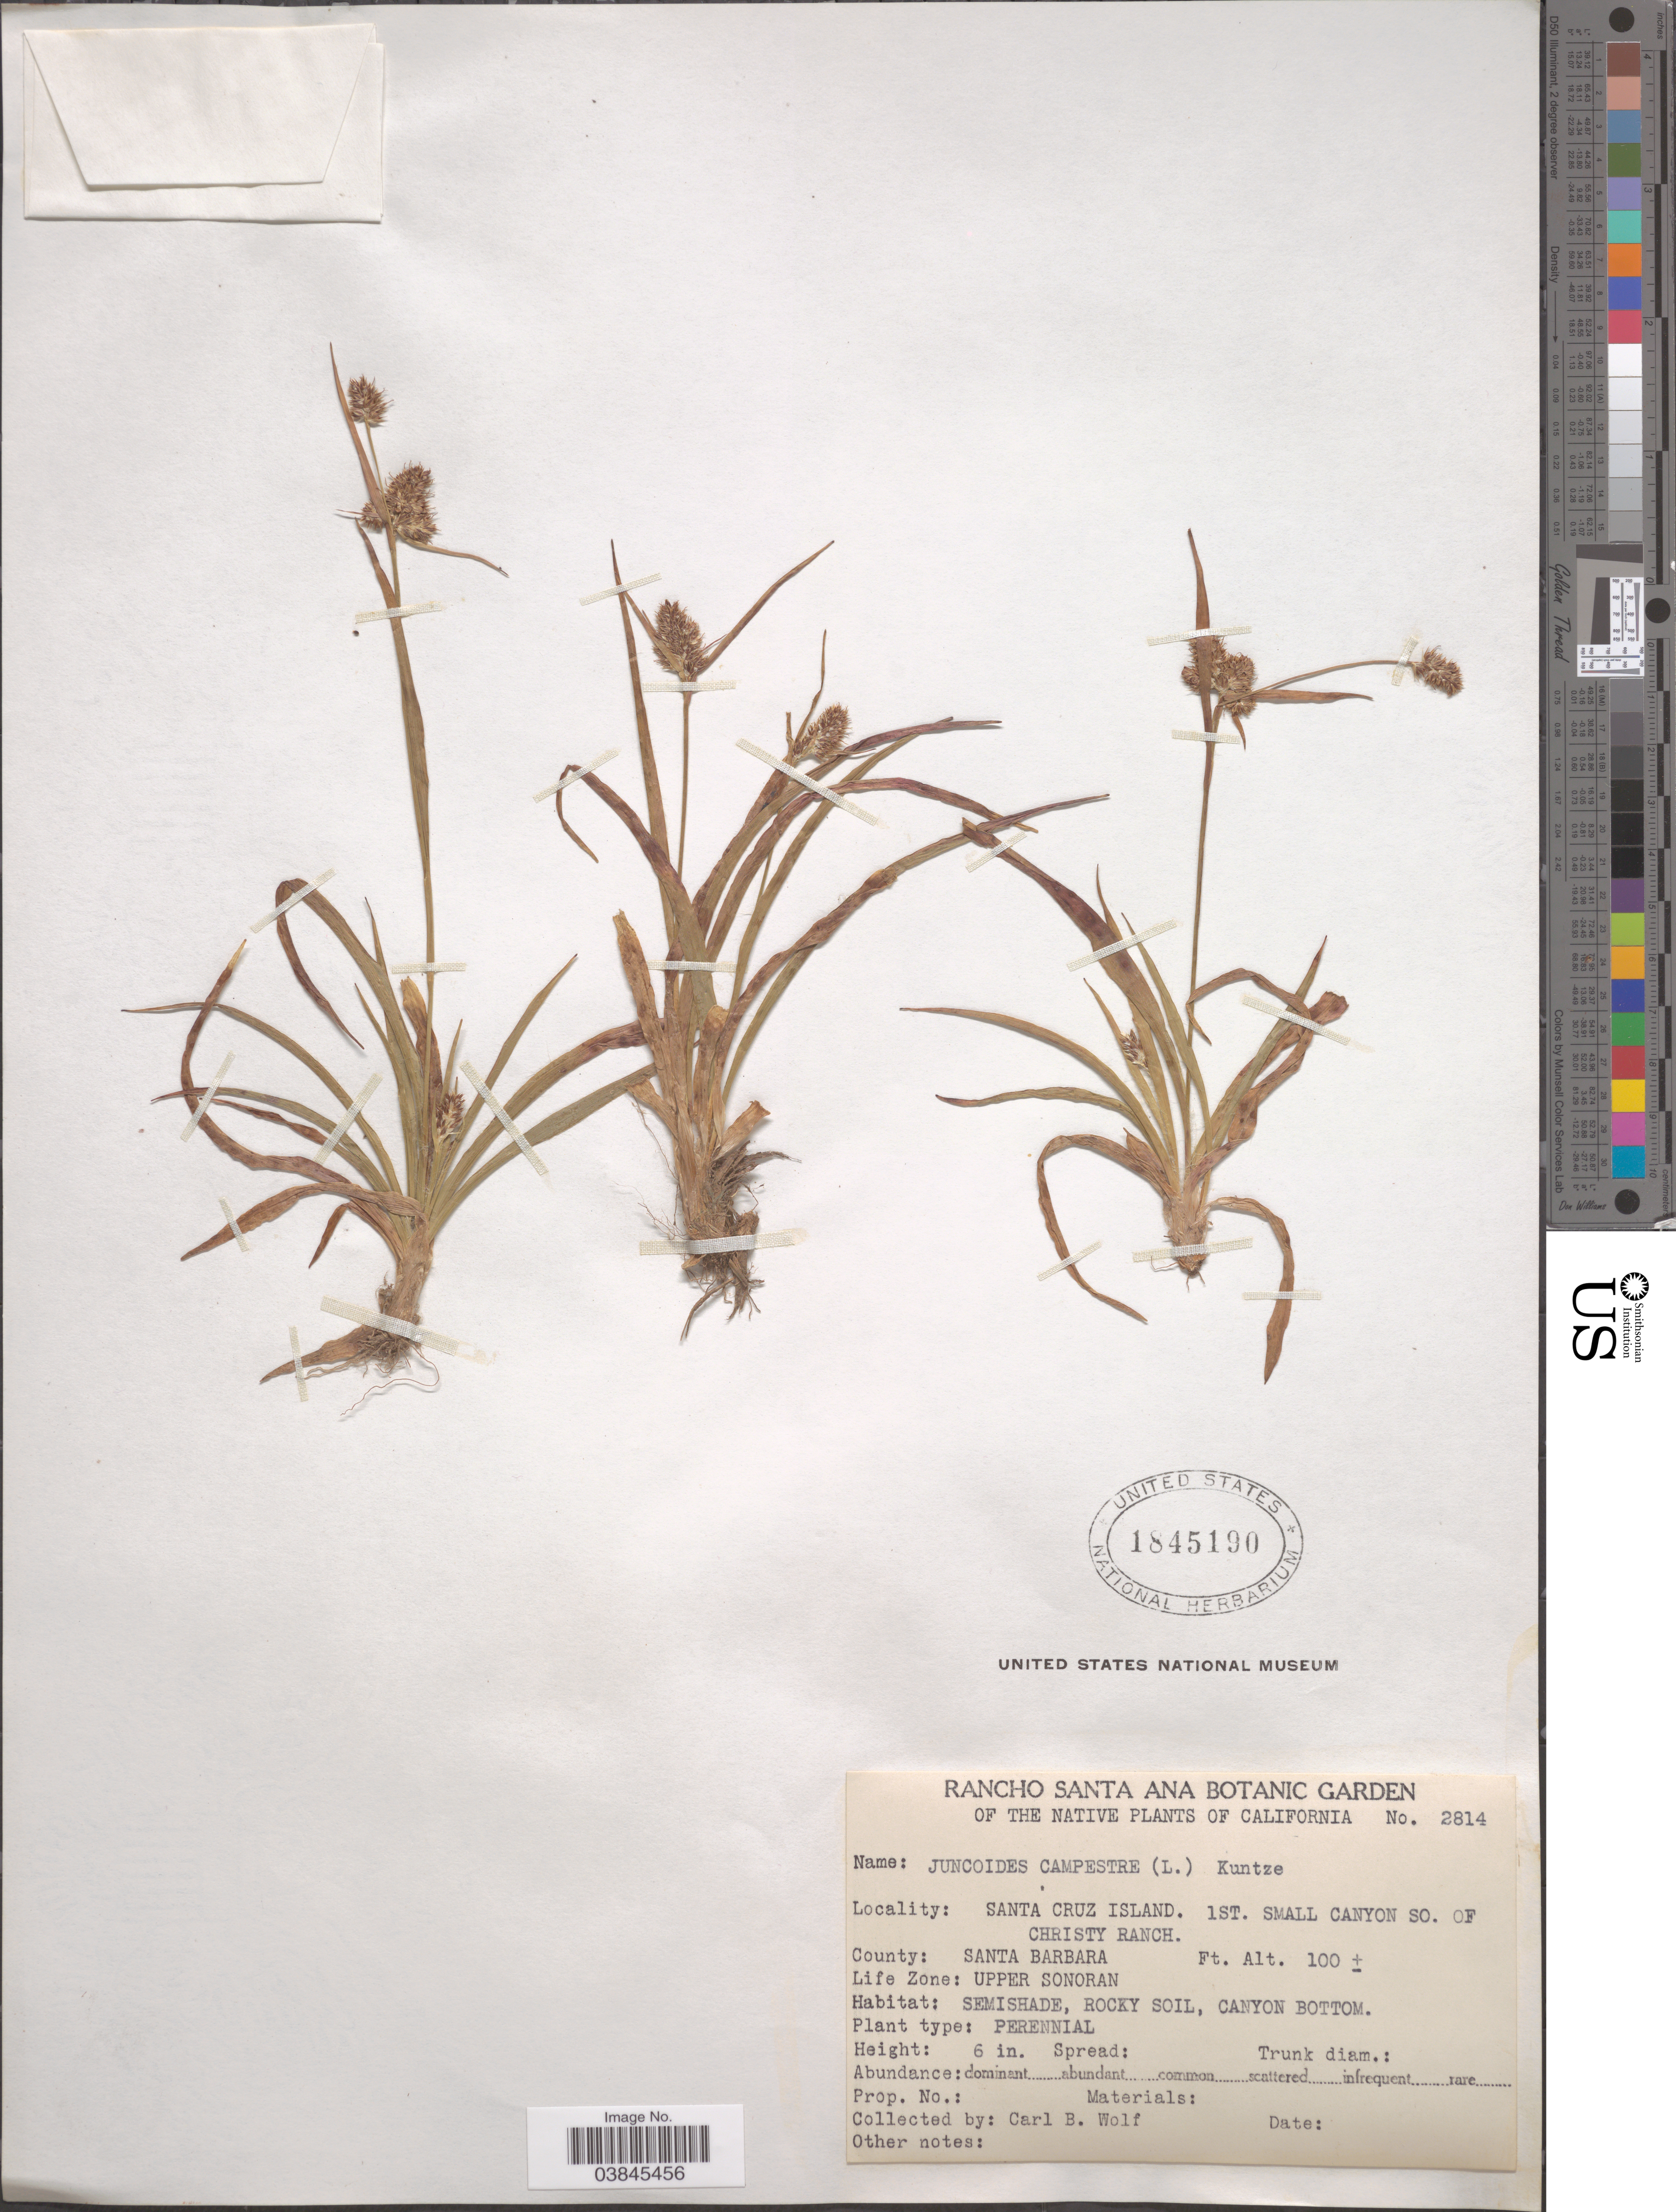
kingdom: Plantae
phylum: Tracheophyta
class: Liliopsida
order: Poales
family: Juncaceae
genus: Luzula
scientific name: Luzula campestris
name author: (L.) DC.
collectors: C. B. Wolf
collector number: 2814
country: United States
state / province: California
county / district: Santa Barbara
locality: Santa Cruz Island. 1st. Small Canyon So. of Christy Ranch. County: Santa Barbara. Life Zone: Upper Sonoran.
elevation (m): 30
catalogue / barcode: US 1845190